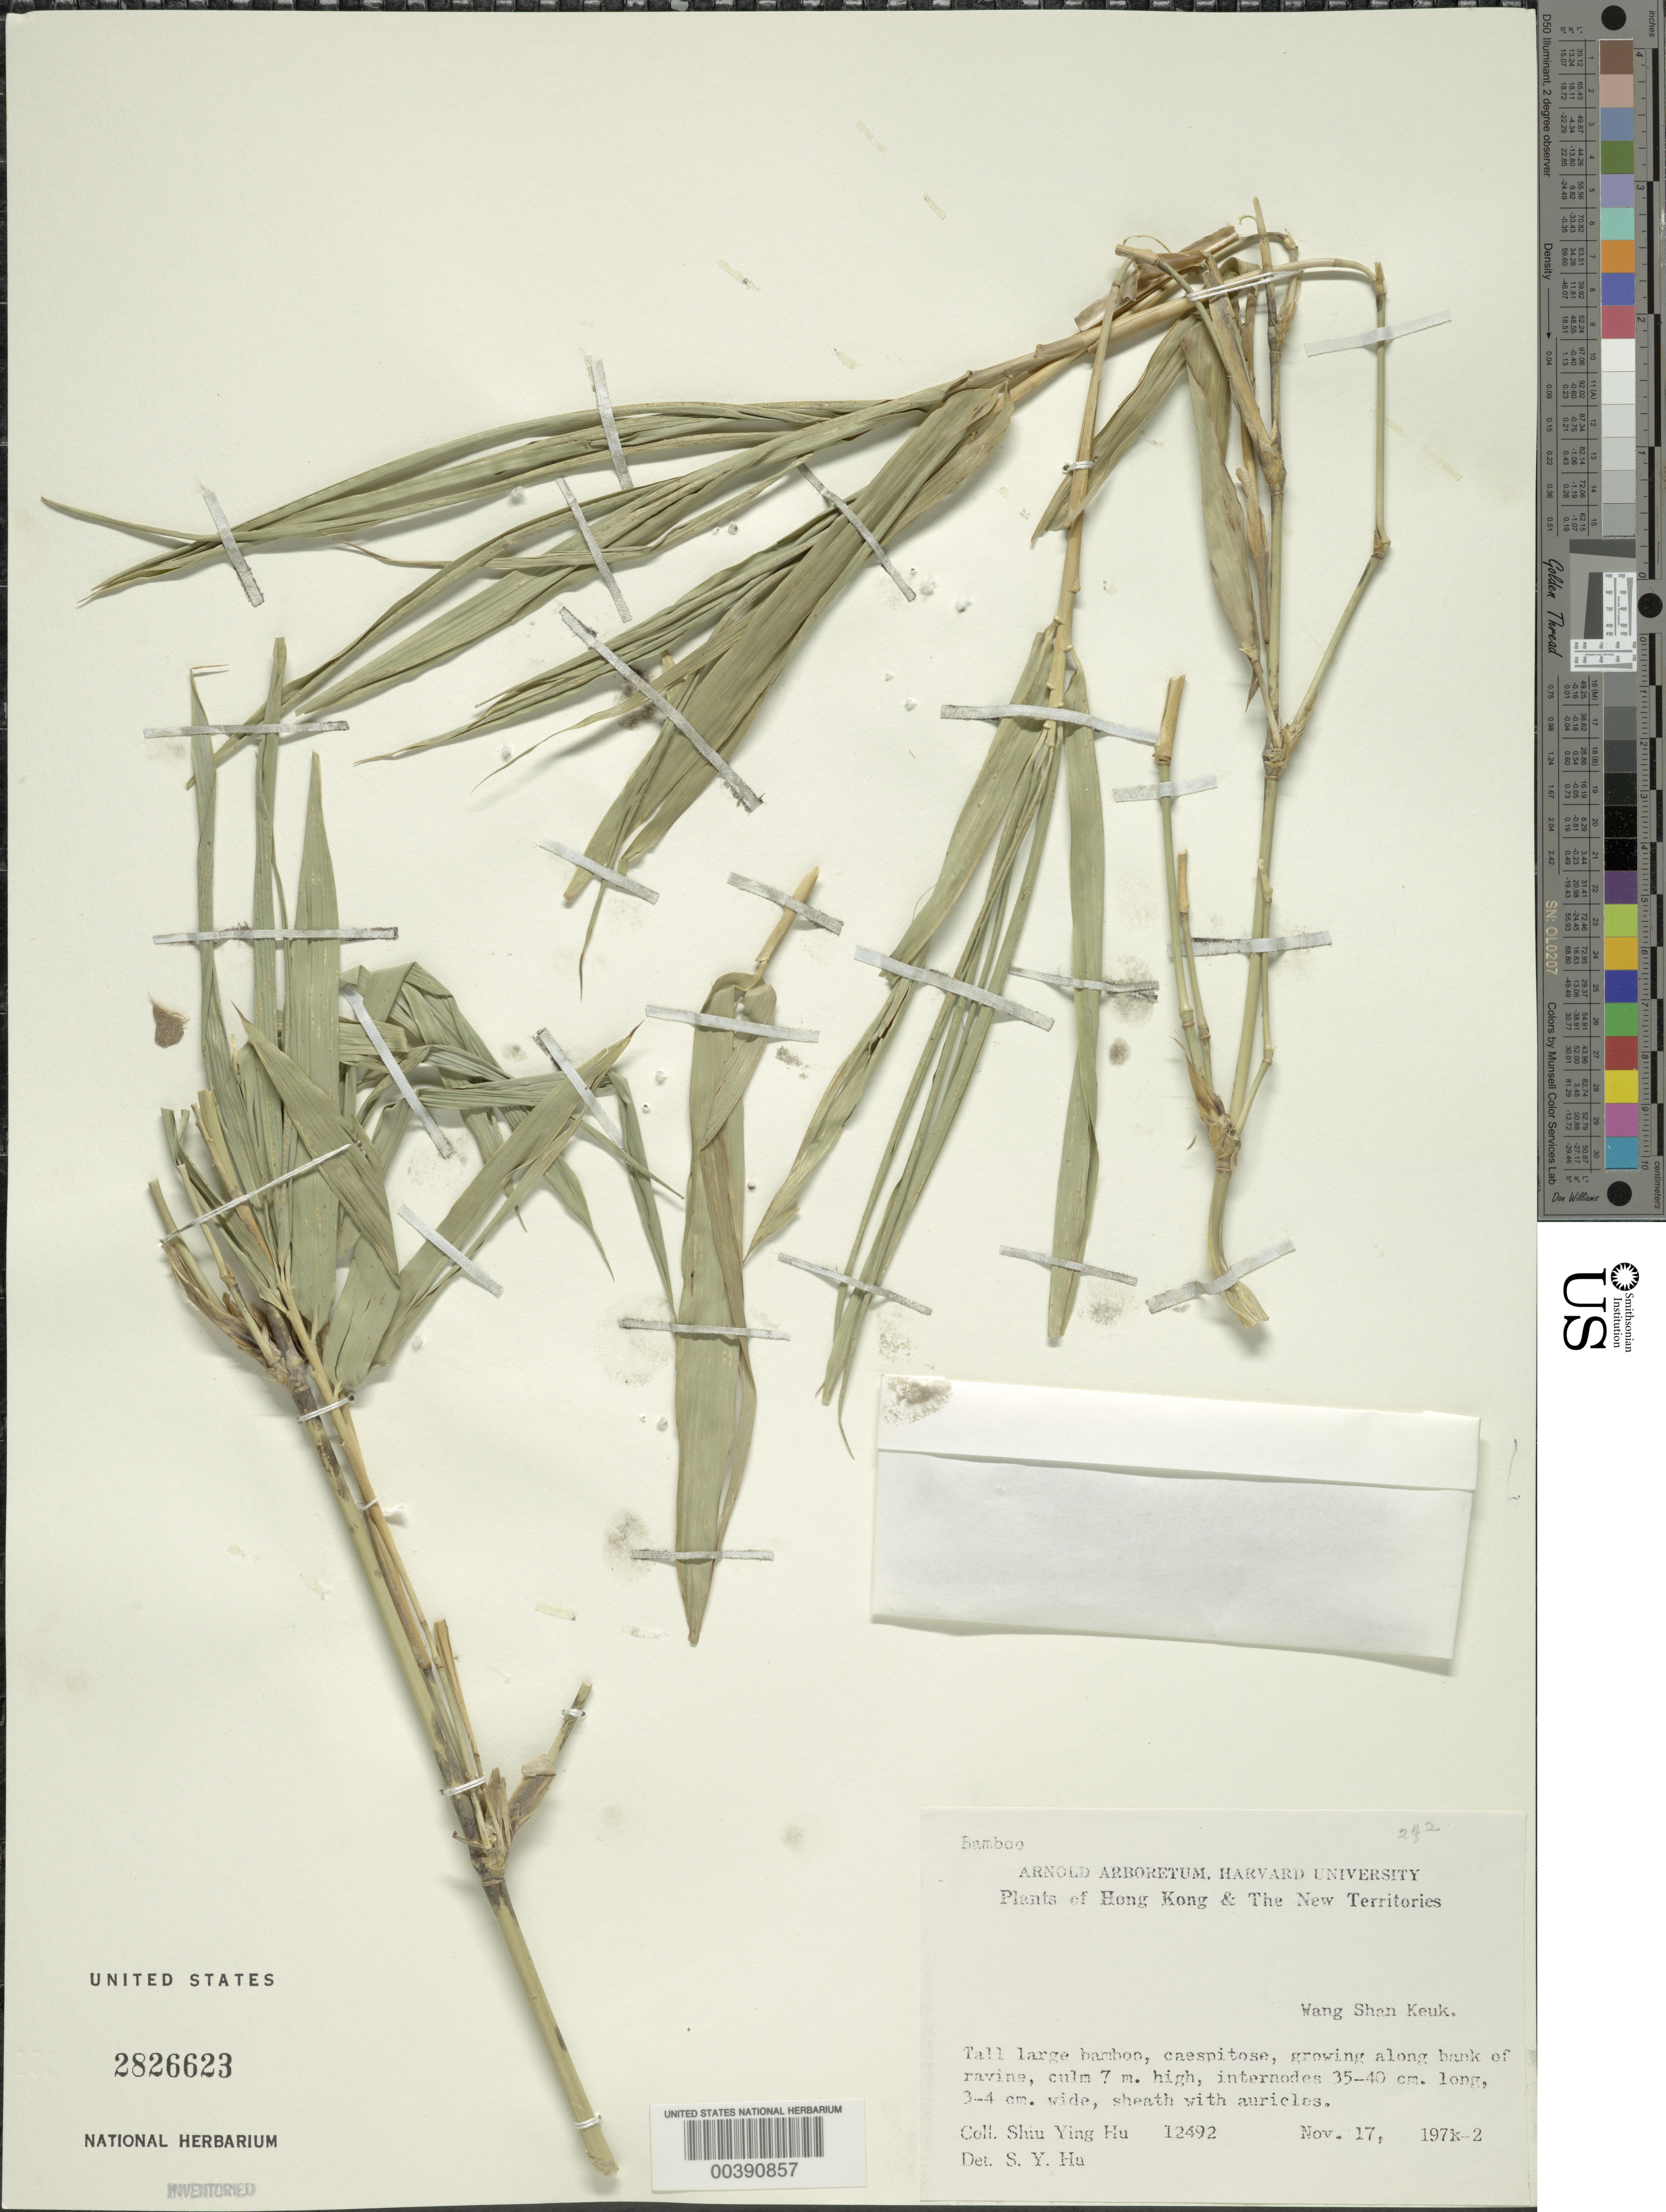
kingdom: Plantae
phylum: Tracheophyta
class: Liliopsida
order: Poales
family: Poaceae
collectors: Y. Shiu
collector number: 12492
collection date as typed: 17 Nov 1972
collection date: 1972-11-17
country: China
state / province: Hong Kong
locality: Wang shan keuk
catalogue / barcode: US 2826623